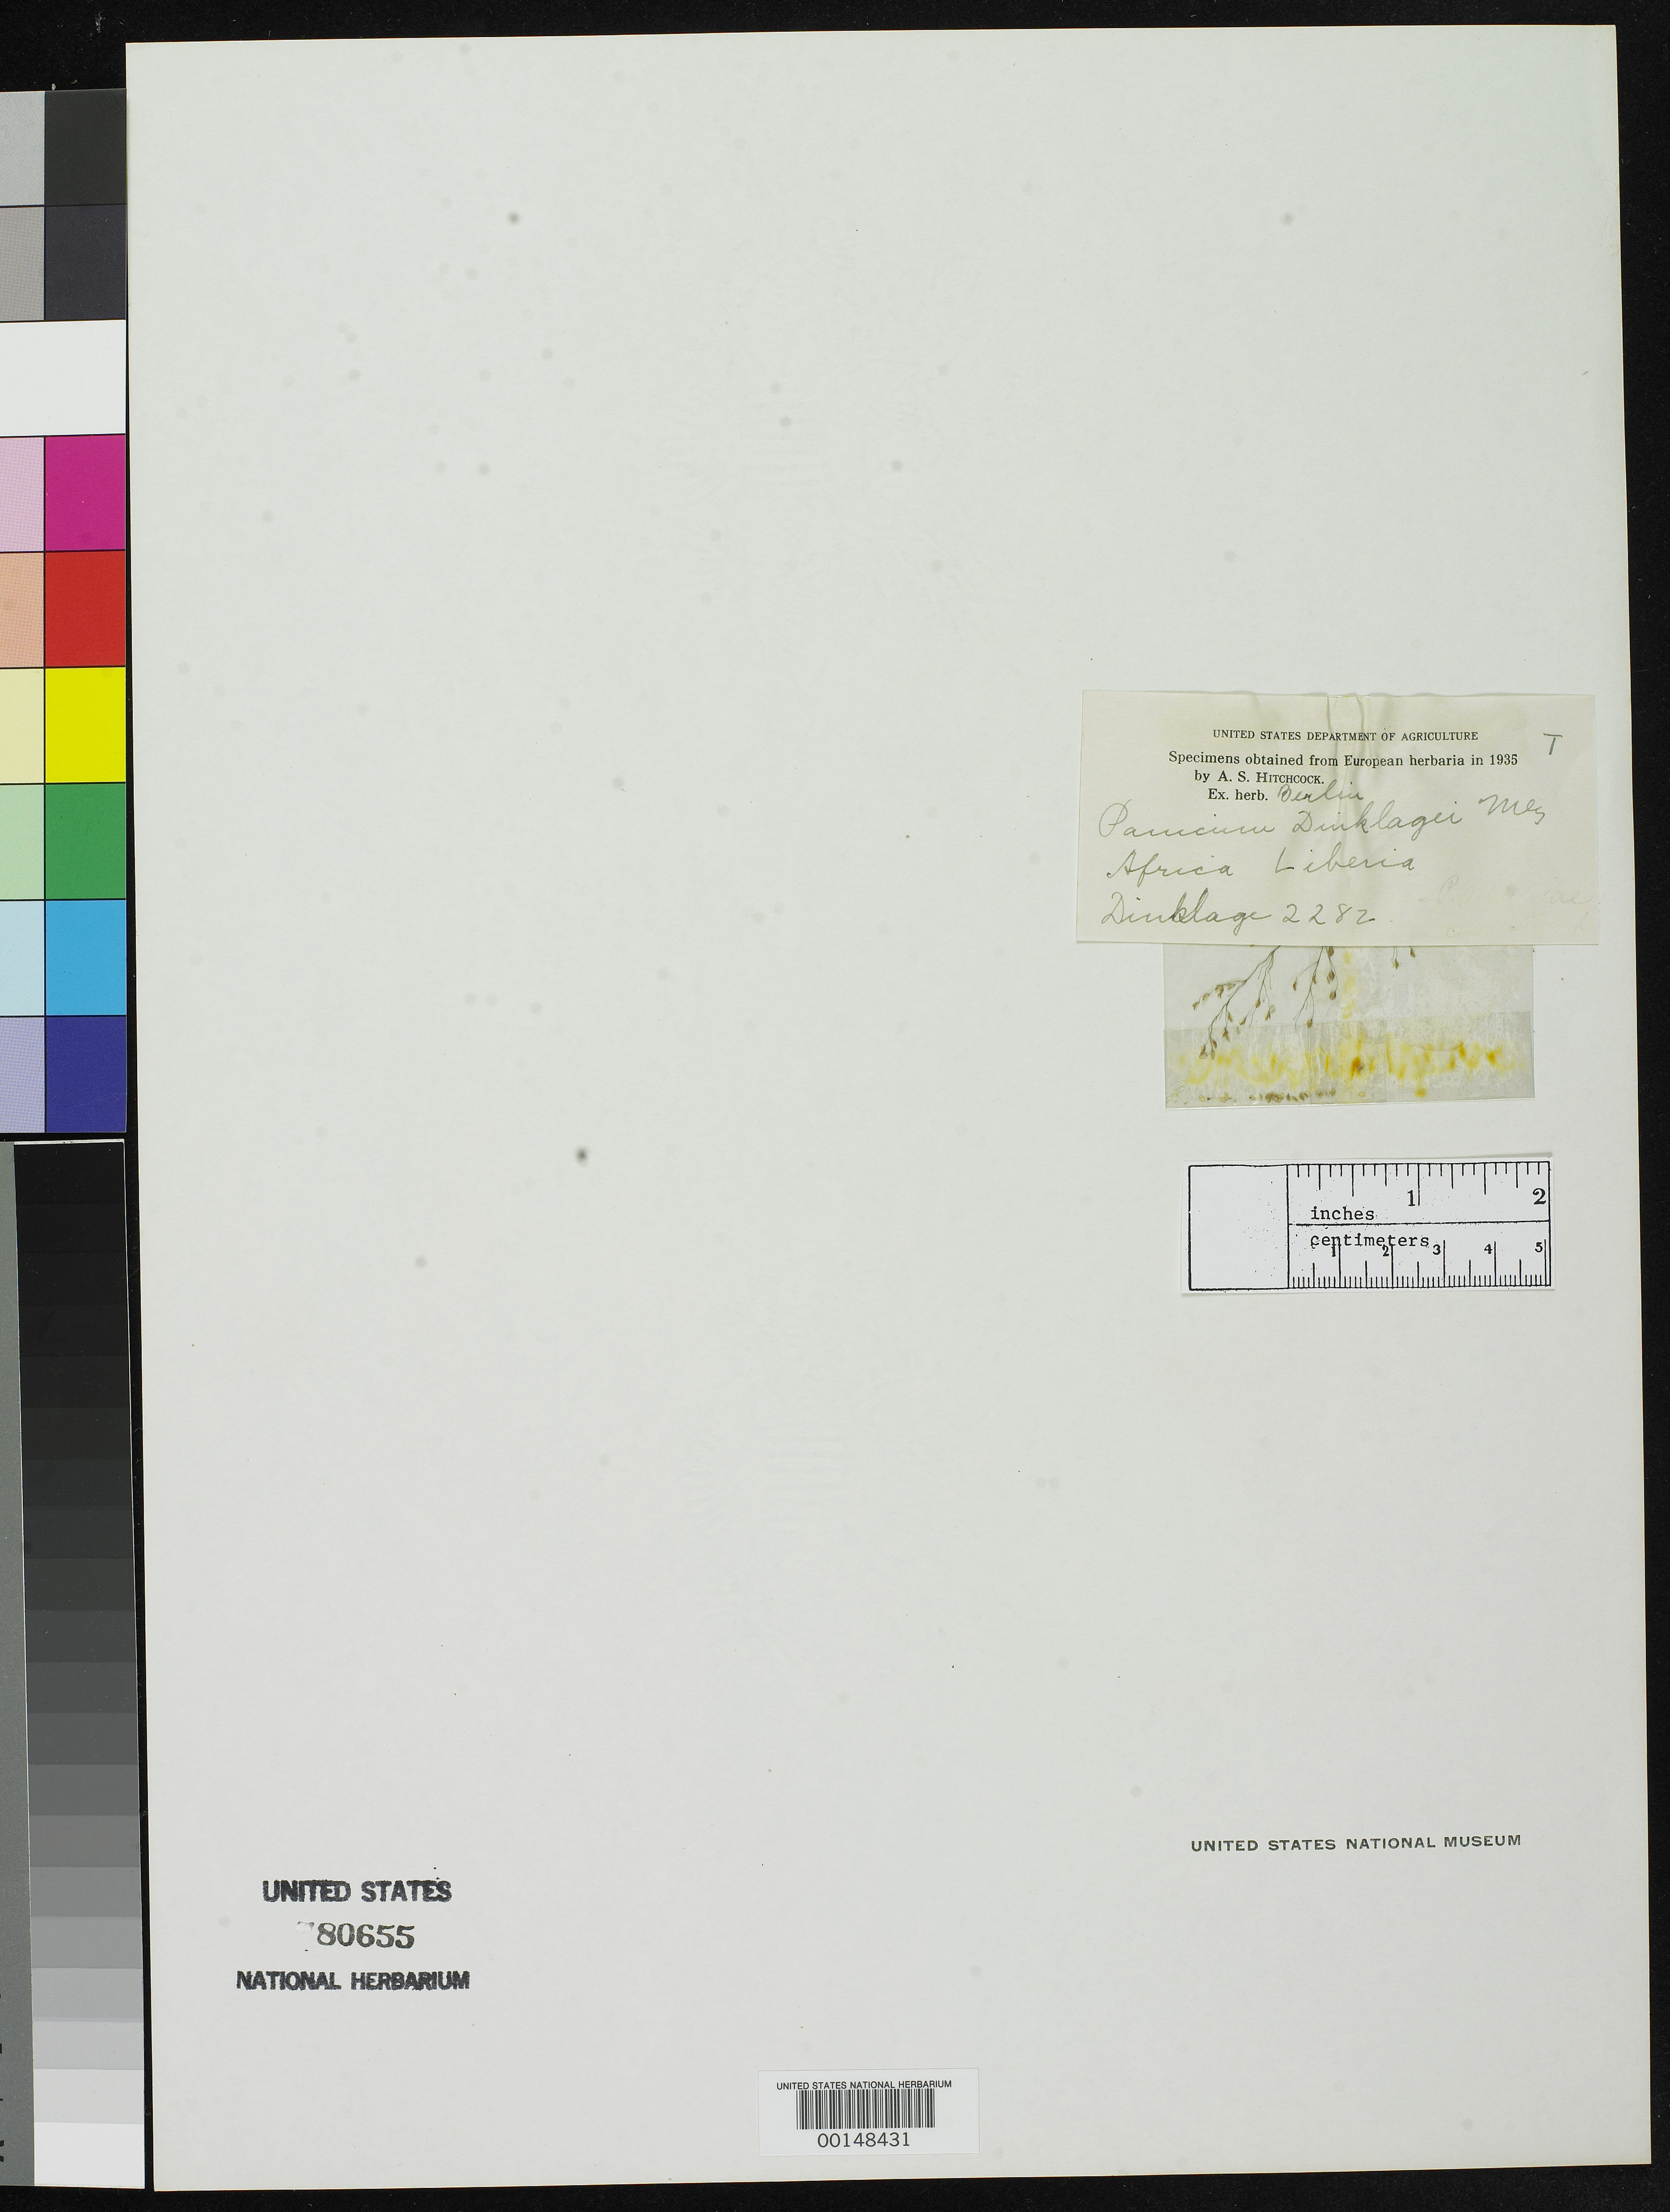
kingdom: Plantae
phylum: Tracheophyta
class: Liliopsida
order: Poales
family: Poaceae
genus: Panicum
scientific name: Panicum dinklagei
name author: Mez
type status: Type Fragment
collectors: M. Dinklage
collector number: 2282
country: Liberia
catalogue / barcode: US 80655